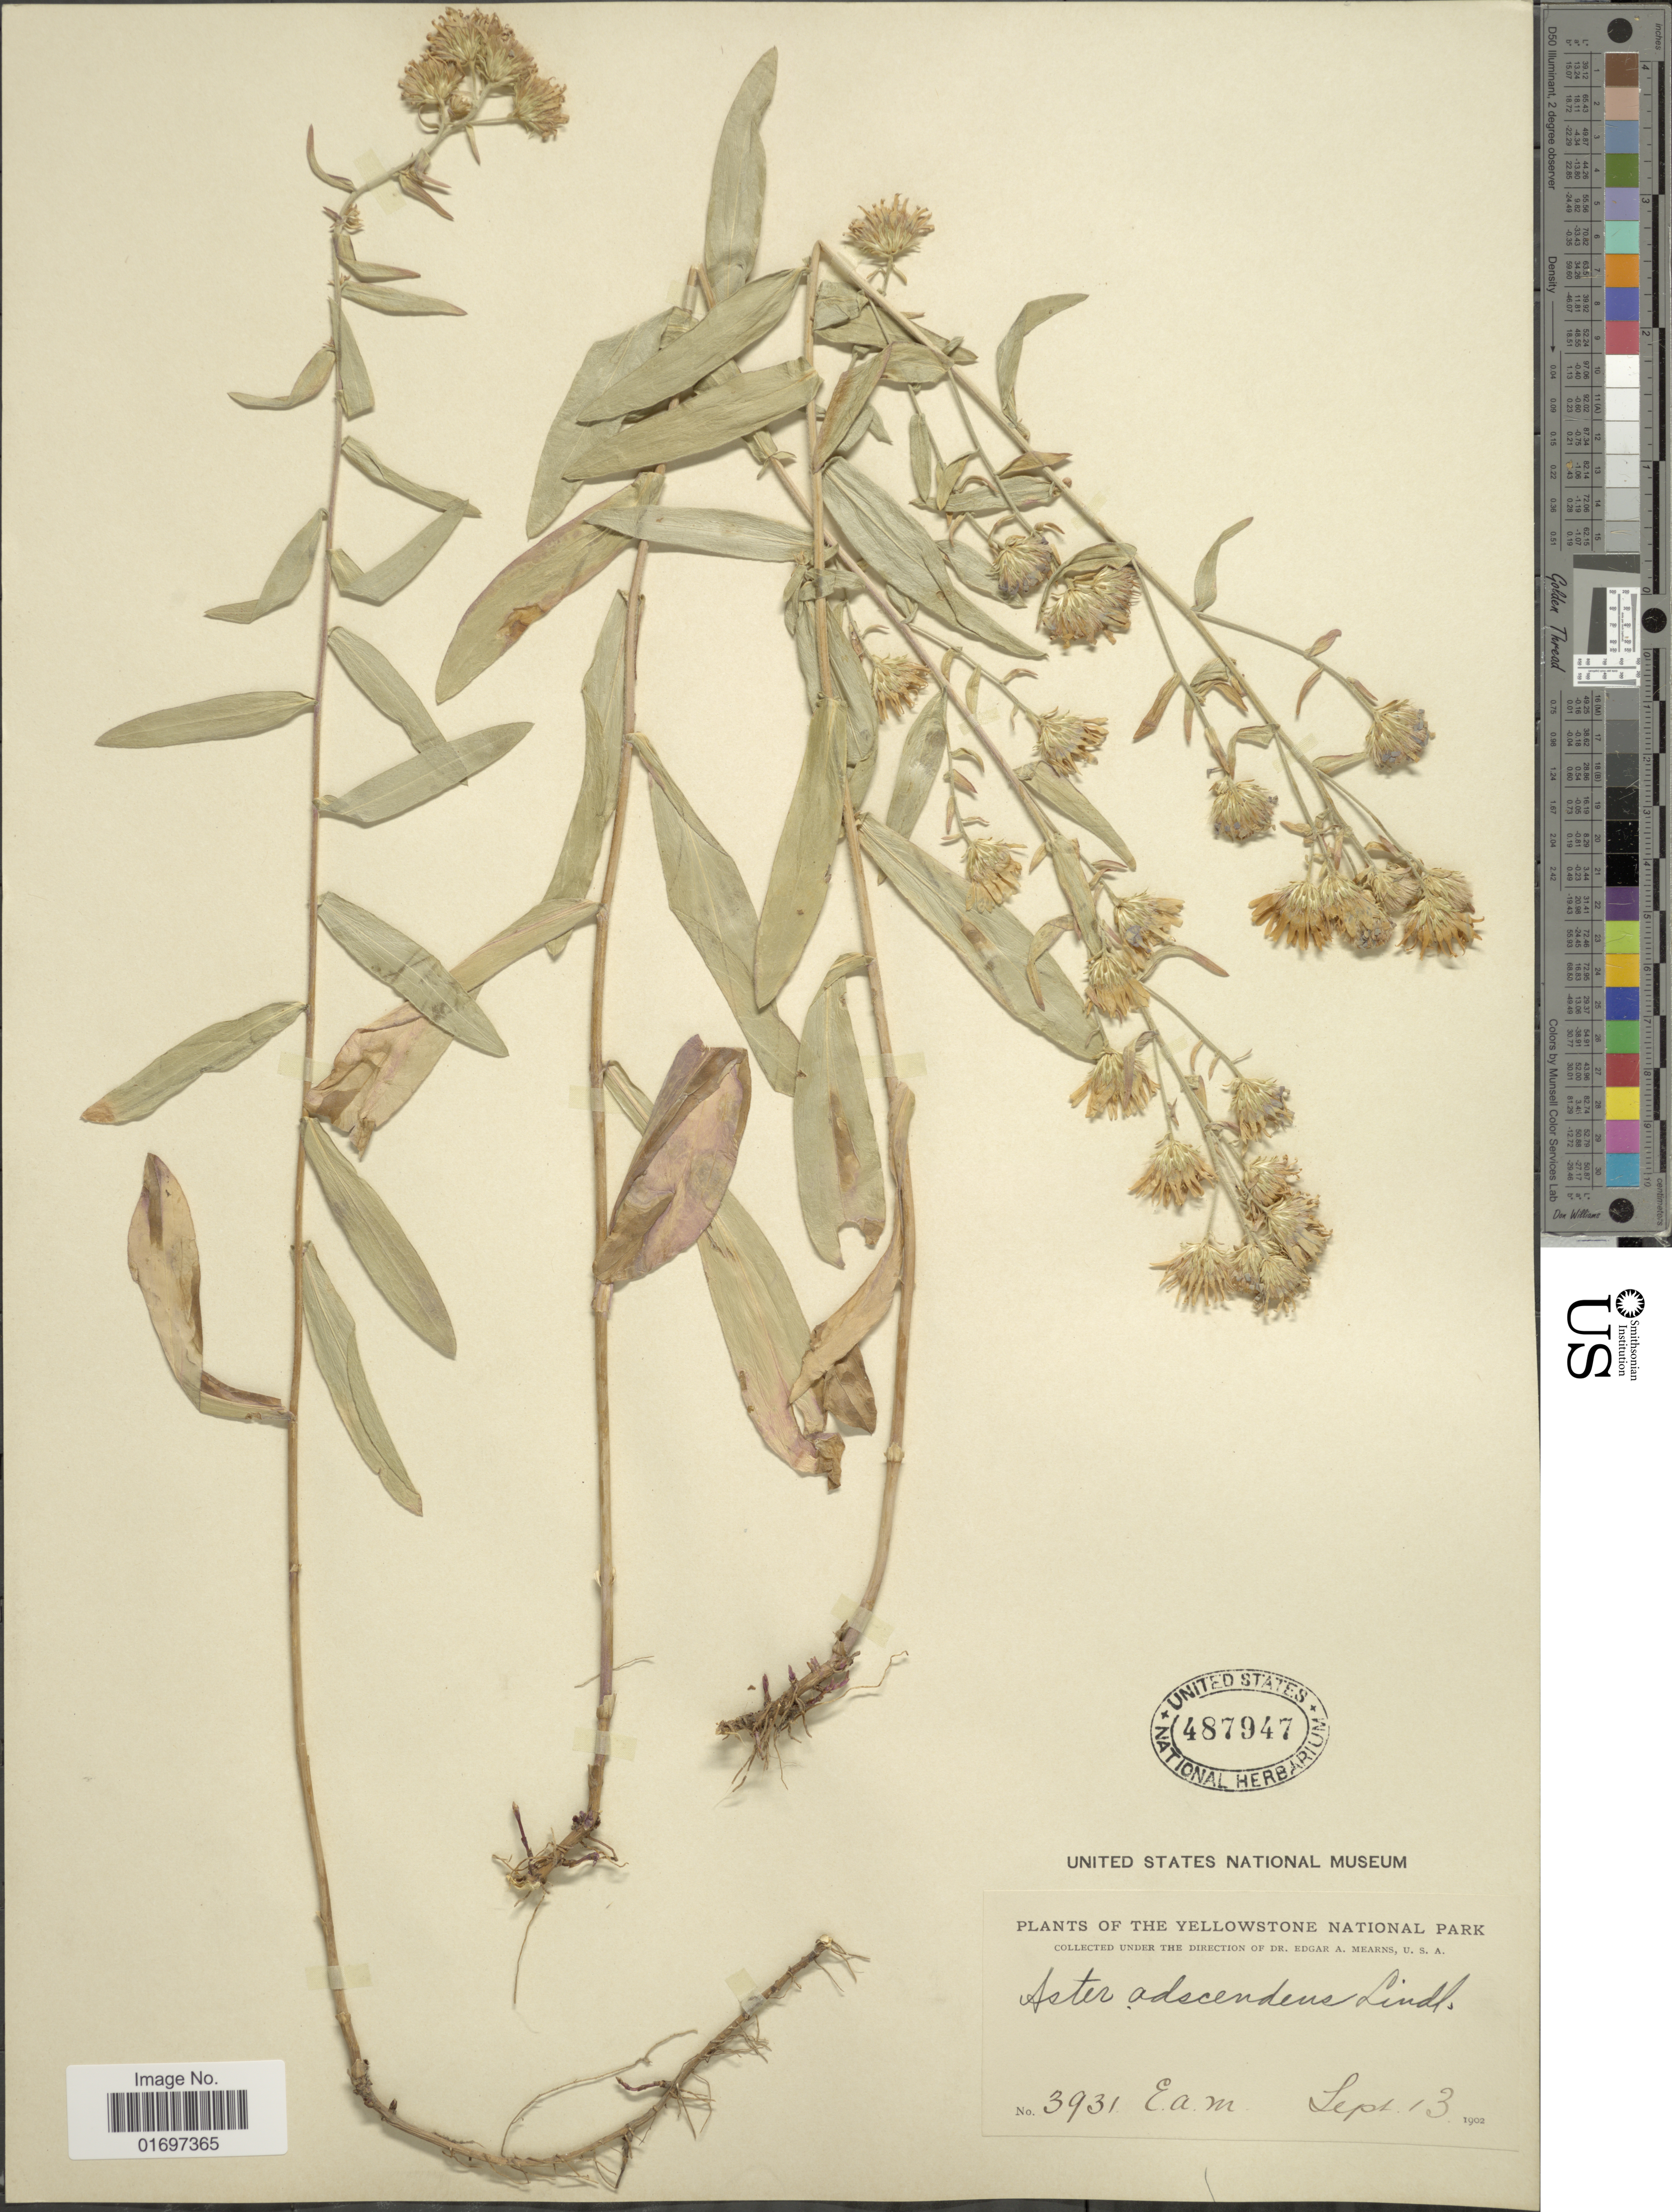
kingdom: Plantae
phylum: Tracheophyta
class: Magnoliopsida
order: Asterales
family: Asteraceae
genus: Symphyotrichum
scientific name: Symphyotrichum ascendens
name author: (Lindl.) G.L. Nesom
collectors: E. A. Mearns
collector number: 3931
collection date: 1902-09-13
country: United States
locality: Yellowstone National Park.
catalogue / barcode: US 487947